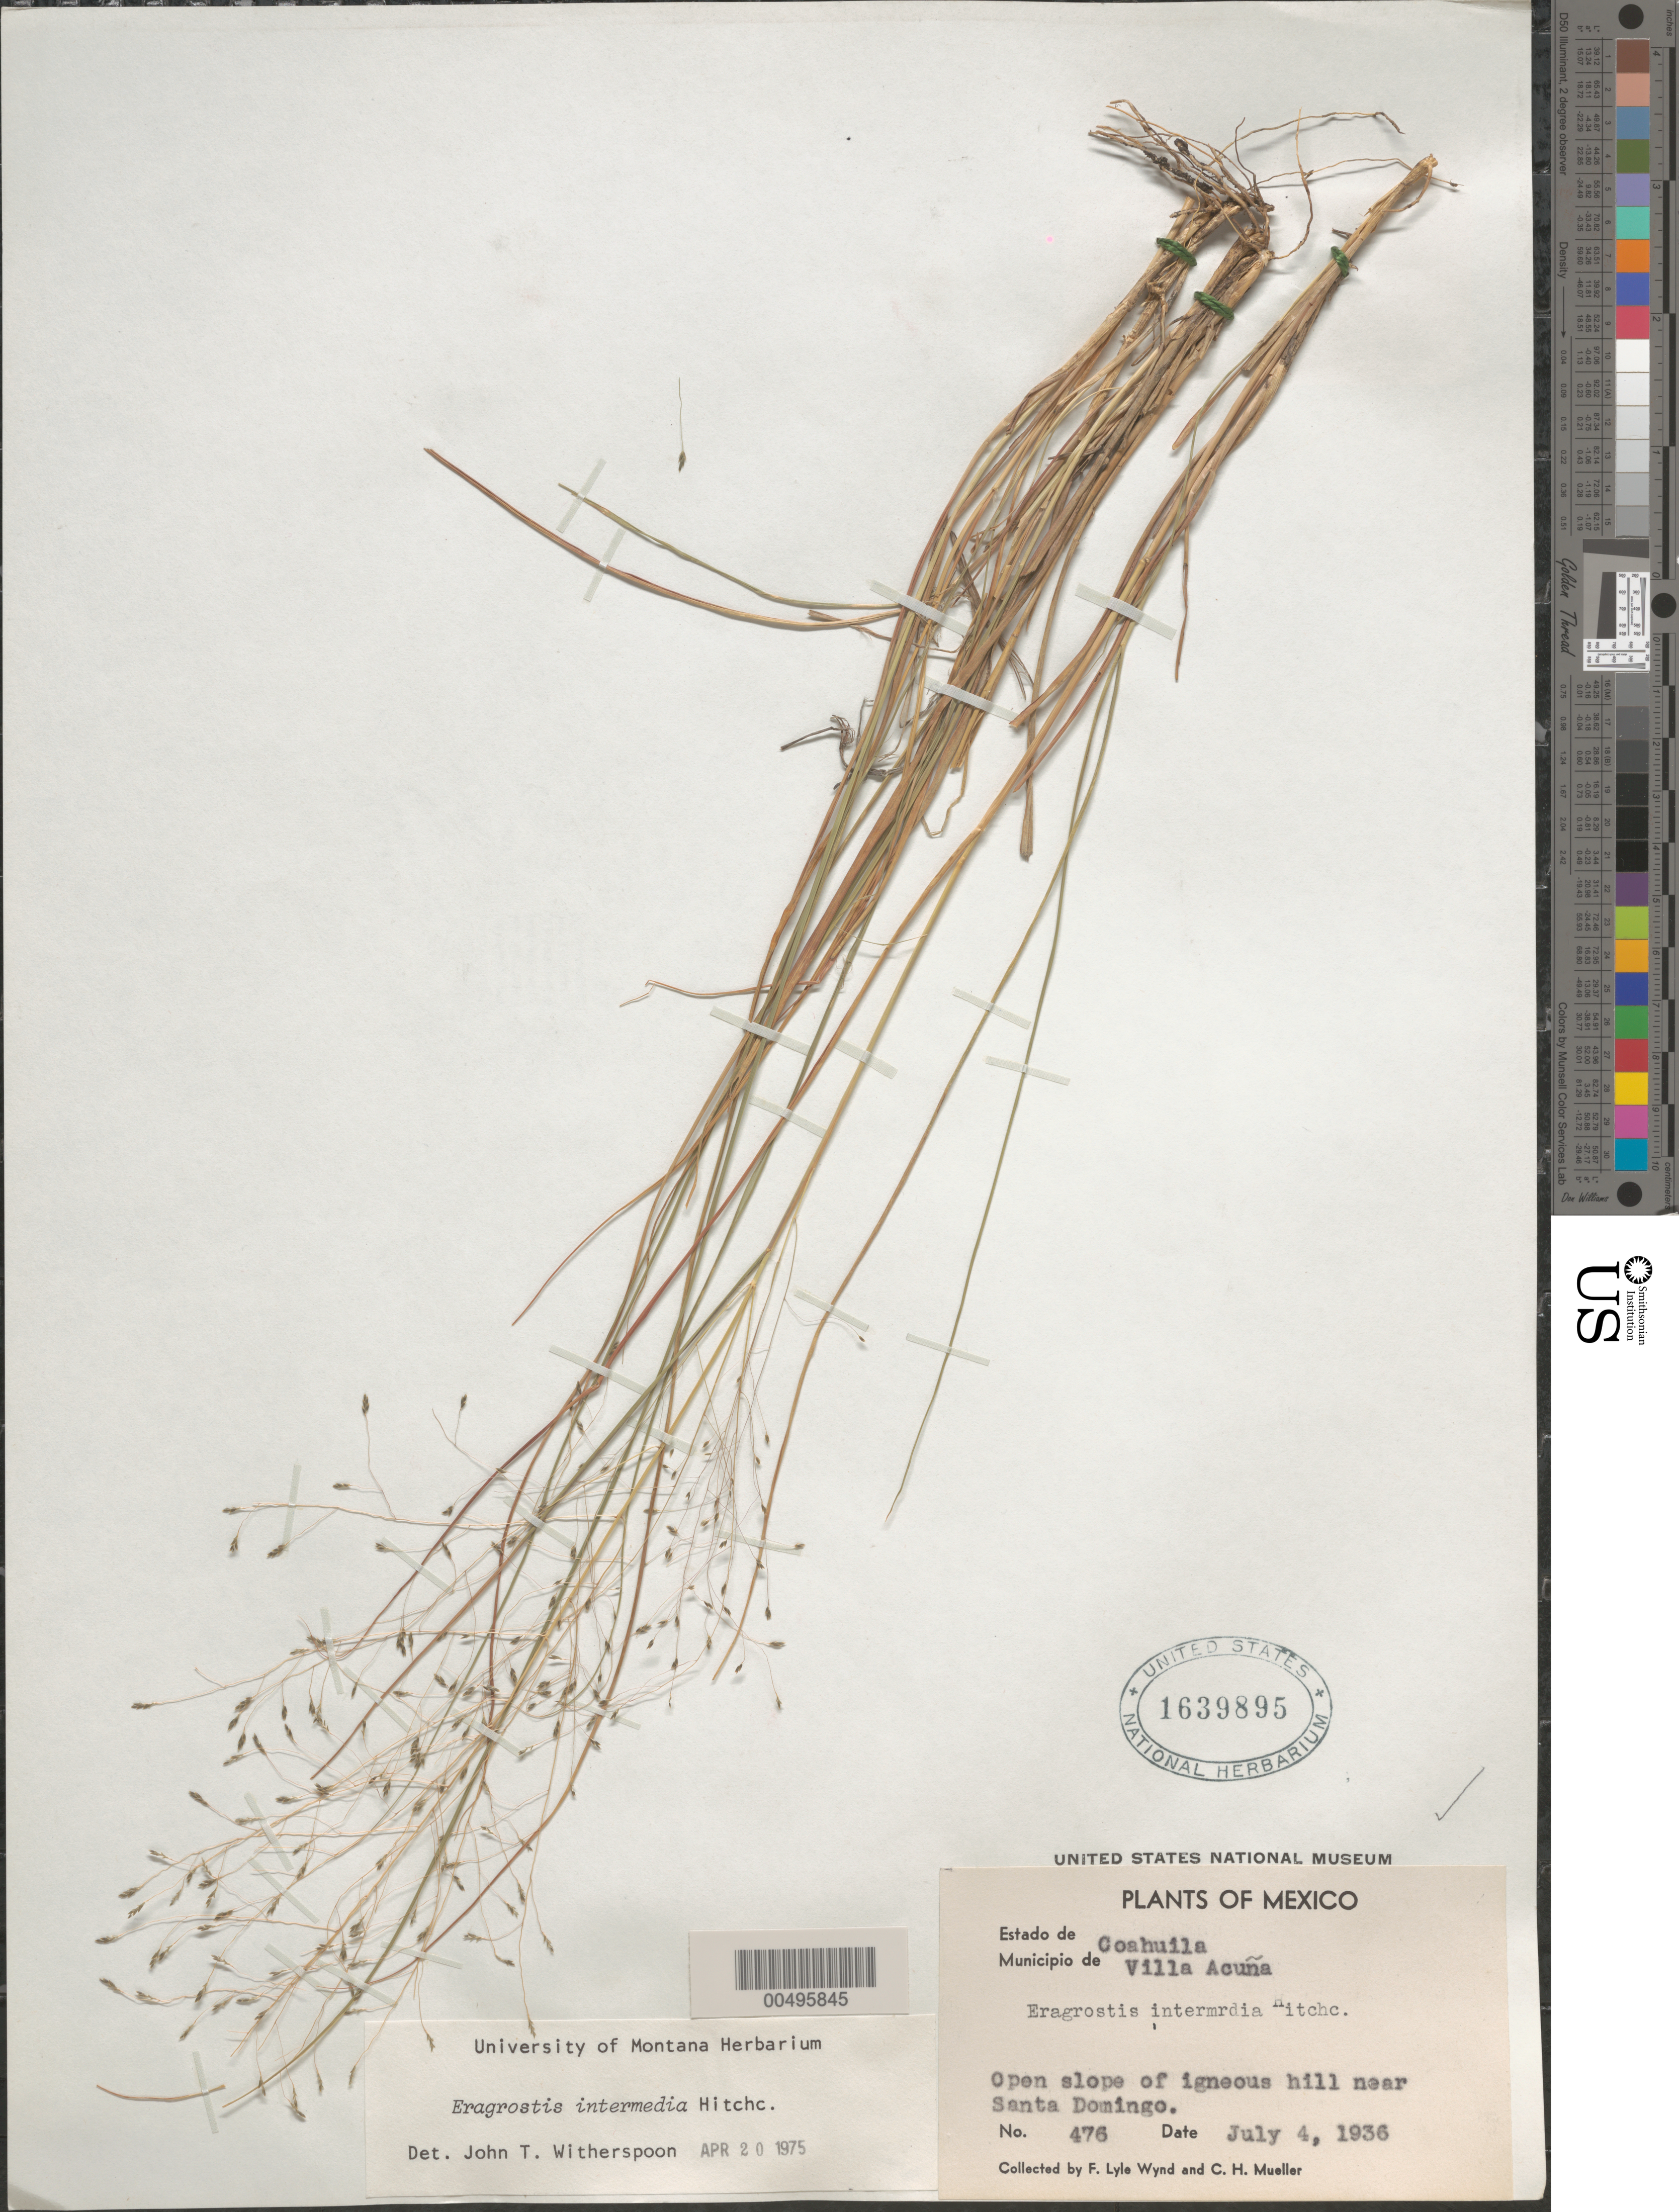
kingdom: Plantae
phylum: Tracheophyta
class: Liliopsida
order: Poales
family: Poaceae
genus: Eragrostis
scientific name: Eragrostis intermedia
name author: Hitchc.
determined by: Witherspoon, John T.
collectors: F. L. Wynd & C. H. Muller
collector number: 476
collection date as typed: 4 Jul 1936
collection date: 1936-07-04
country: Mexico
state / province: Coahuila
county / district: Acuña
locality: Near Santa Domingo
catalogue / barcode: US 1639895